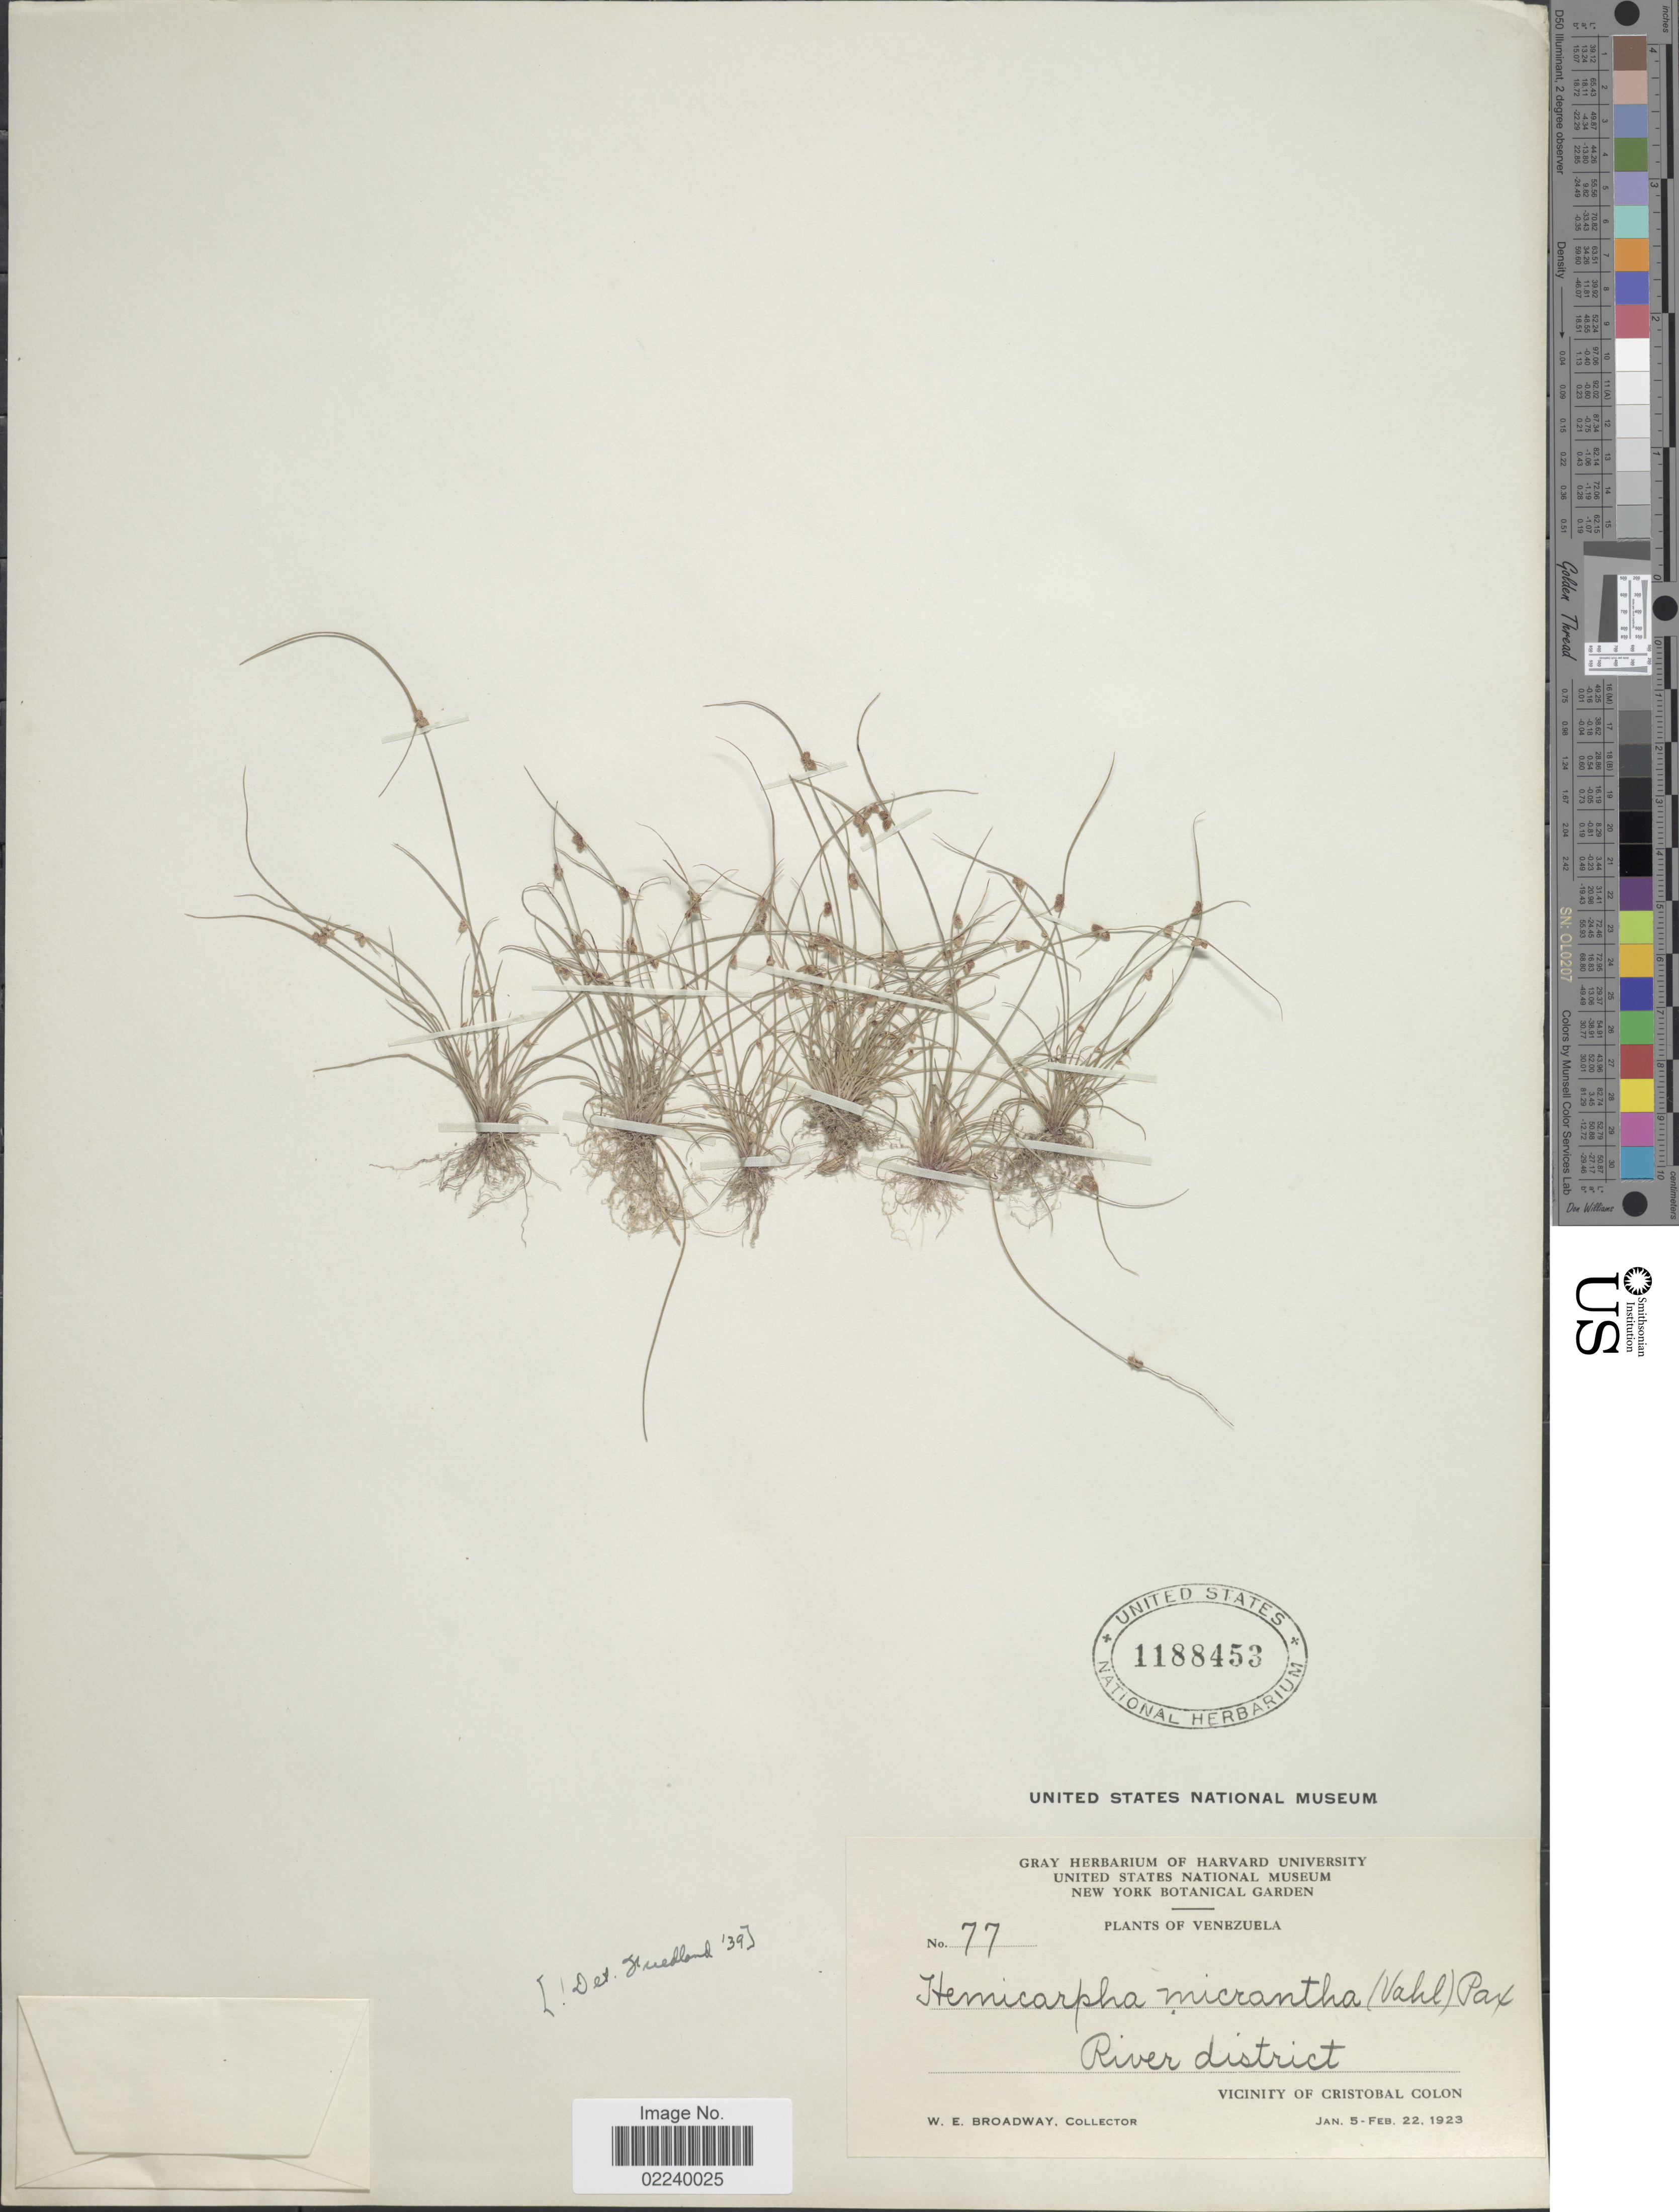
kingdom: Plantae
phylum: Tracheophyta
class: Liliopsida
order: Poales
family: Cyperaceae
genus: Cyperus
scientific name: Cyperus subsquarrosus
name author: (Muhl.) Bauters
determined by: Strong, M. T., (US), Smithsonian Institution - National Museum of Natural History (UNITED STATES)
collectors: W. E. Broadway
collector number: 77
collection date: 1923-01-05/1923-02-22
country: Venezuela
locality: River district, vicinity of Cristobal Colon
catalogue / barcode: US 1188453